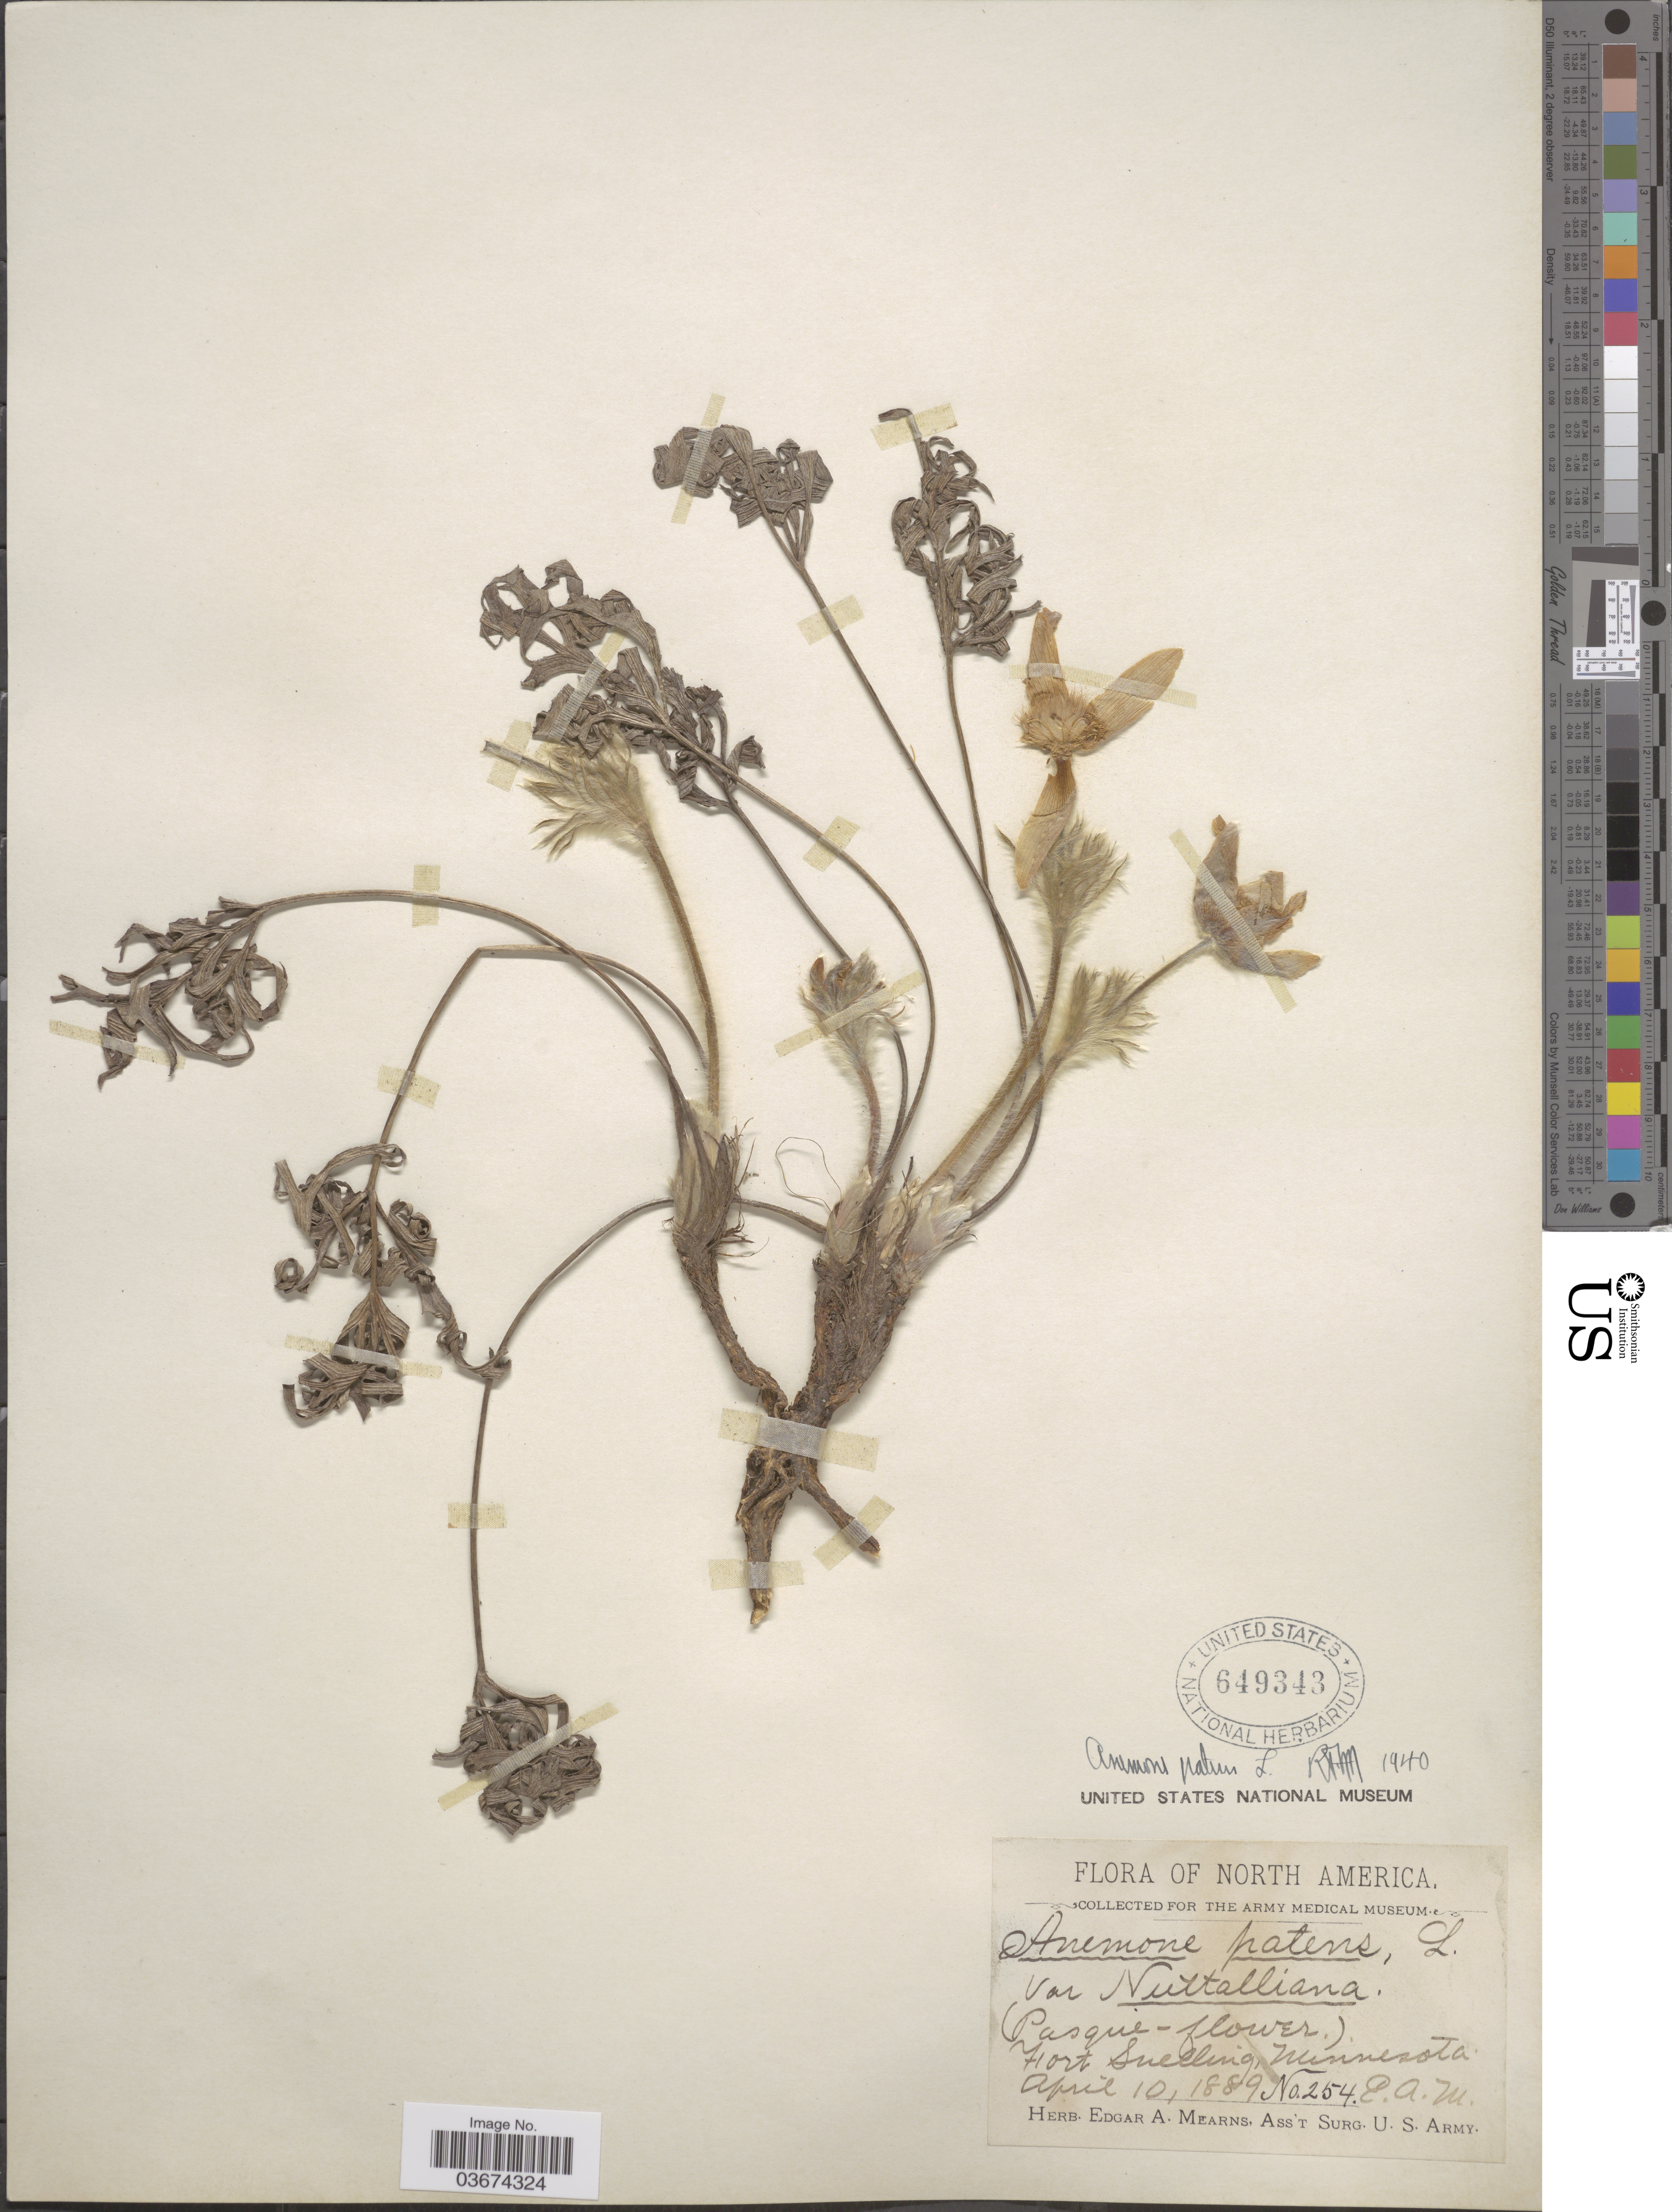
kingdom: Plantae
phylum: Tracheophyta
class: Magnoliopsida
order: Ranunculales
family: Ranunculaceae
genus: Pulsatilla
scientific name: Pulsatilla nuttalliana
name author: (DC.) Bercht. & J. Presl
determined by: Strong, Mark T., (BOT), Smithsonian Institution - National Museum of Natural History (UNITED STATES)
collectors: E. A. Mearns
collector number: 254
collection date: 1889-04-10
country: United States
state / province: Minnesota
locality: Fort Snelling.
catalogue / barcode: US 649343